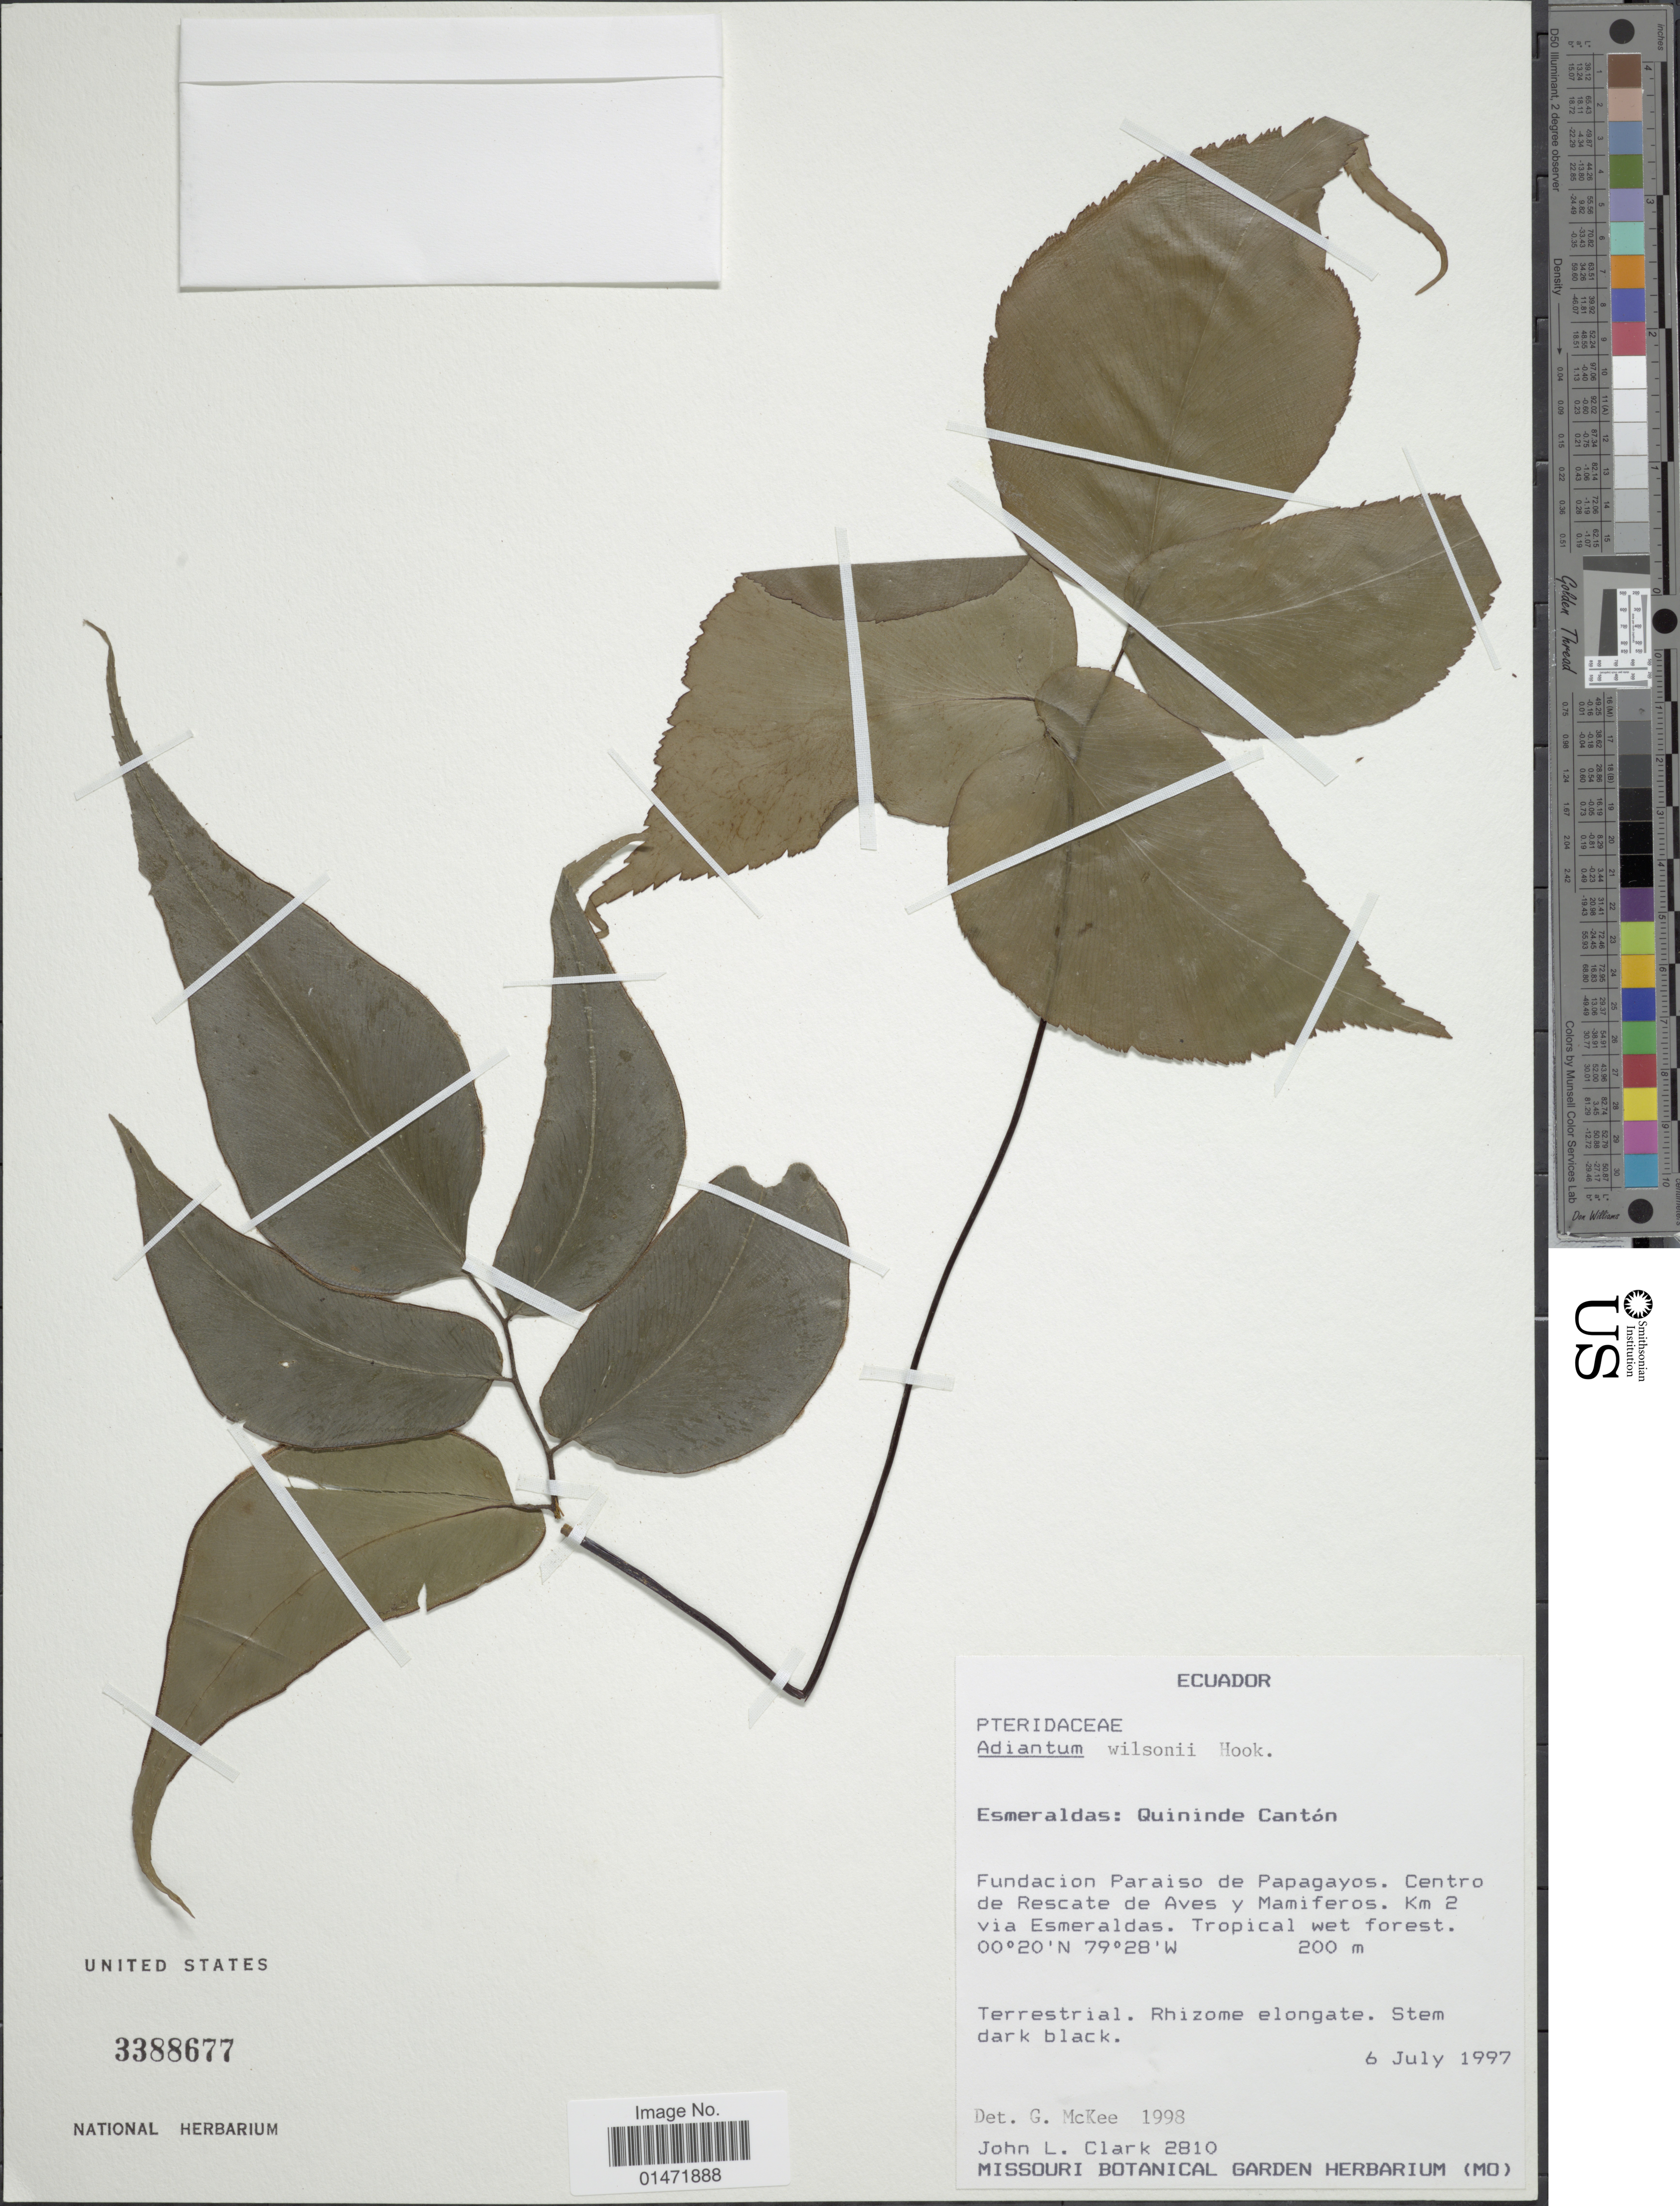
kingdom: Plantae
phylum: Tracheophyta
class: Polypodiopsida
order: Polypodiales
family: Pteridaceae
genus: Adiantum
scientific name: Adiantum wilsonii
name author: Hook.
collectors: J. L. Clark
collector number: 2810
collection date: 1997-07-06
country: Ecuador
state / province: Esmeraldas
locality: Quininde Cantón. Fundacion Paraiso de Papagayos. Centro de Rescate de Aves y Mamiferos. Km 2 via Esmeraldas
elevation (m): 200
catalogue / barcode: US 3388677